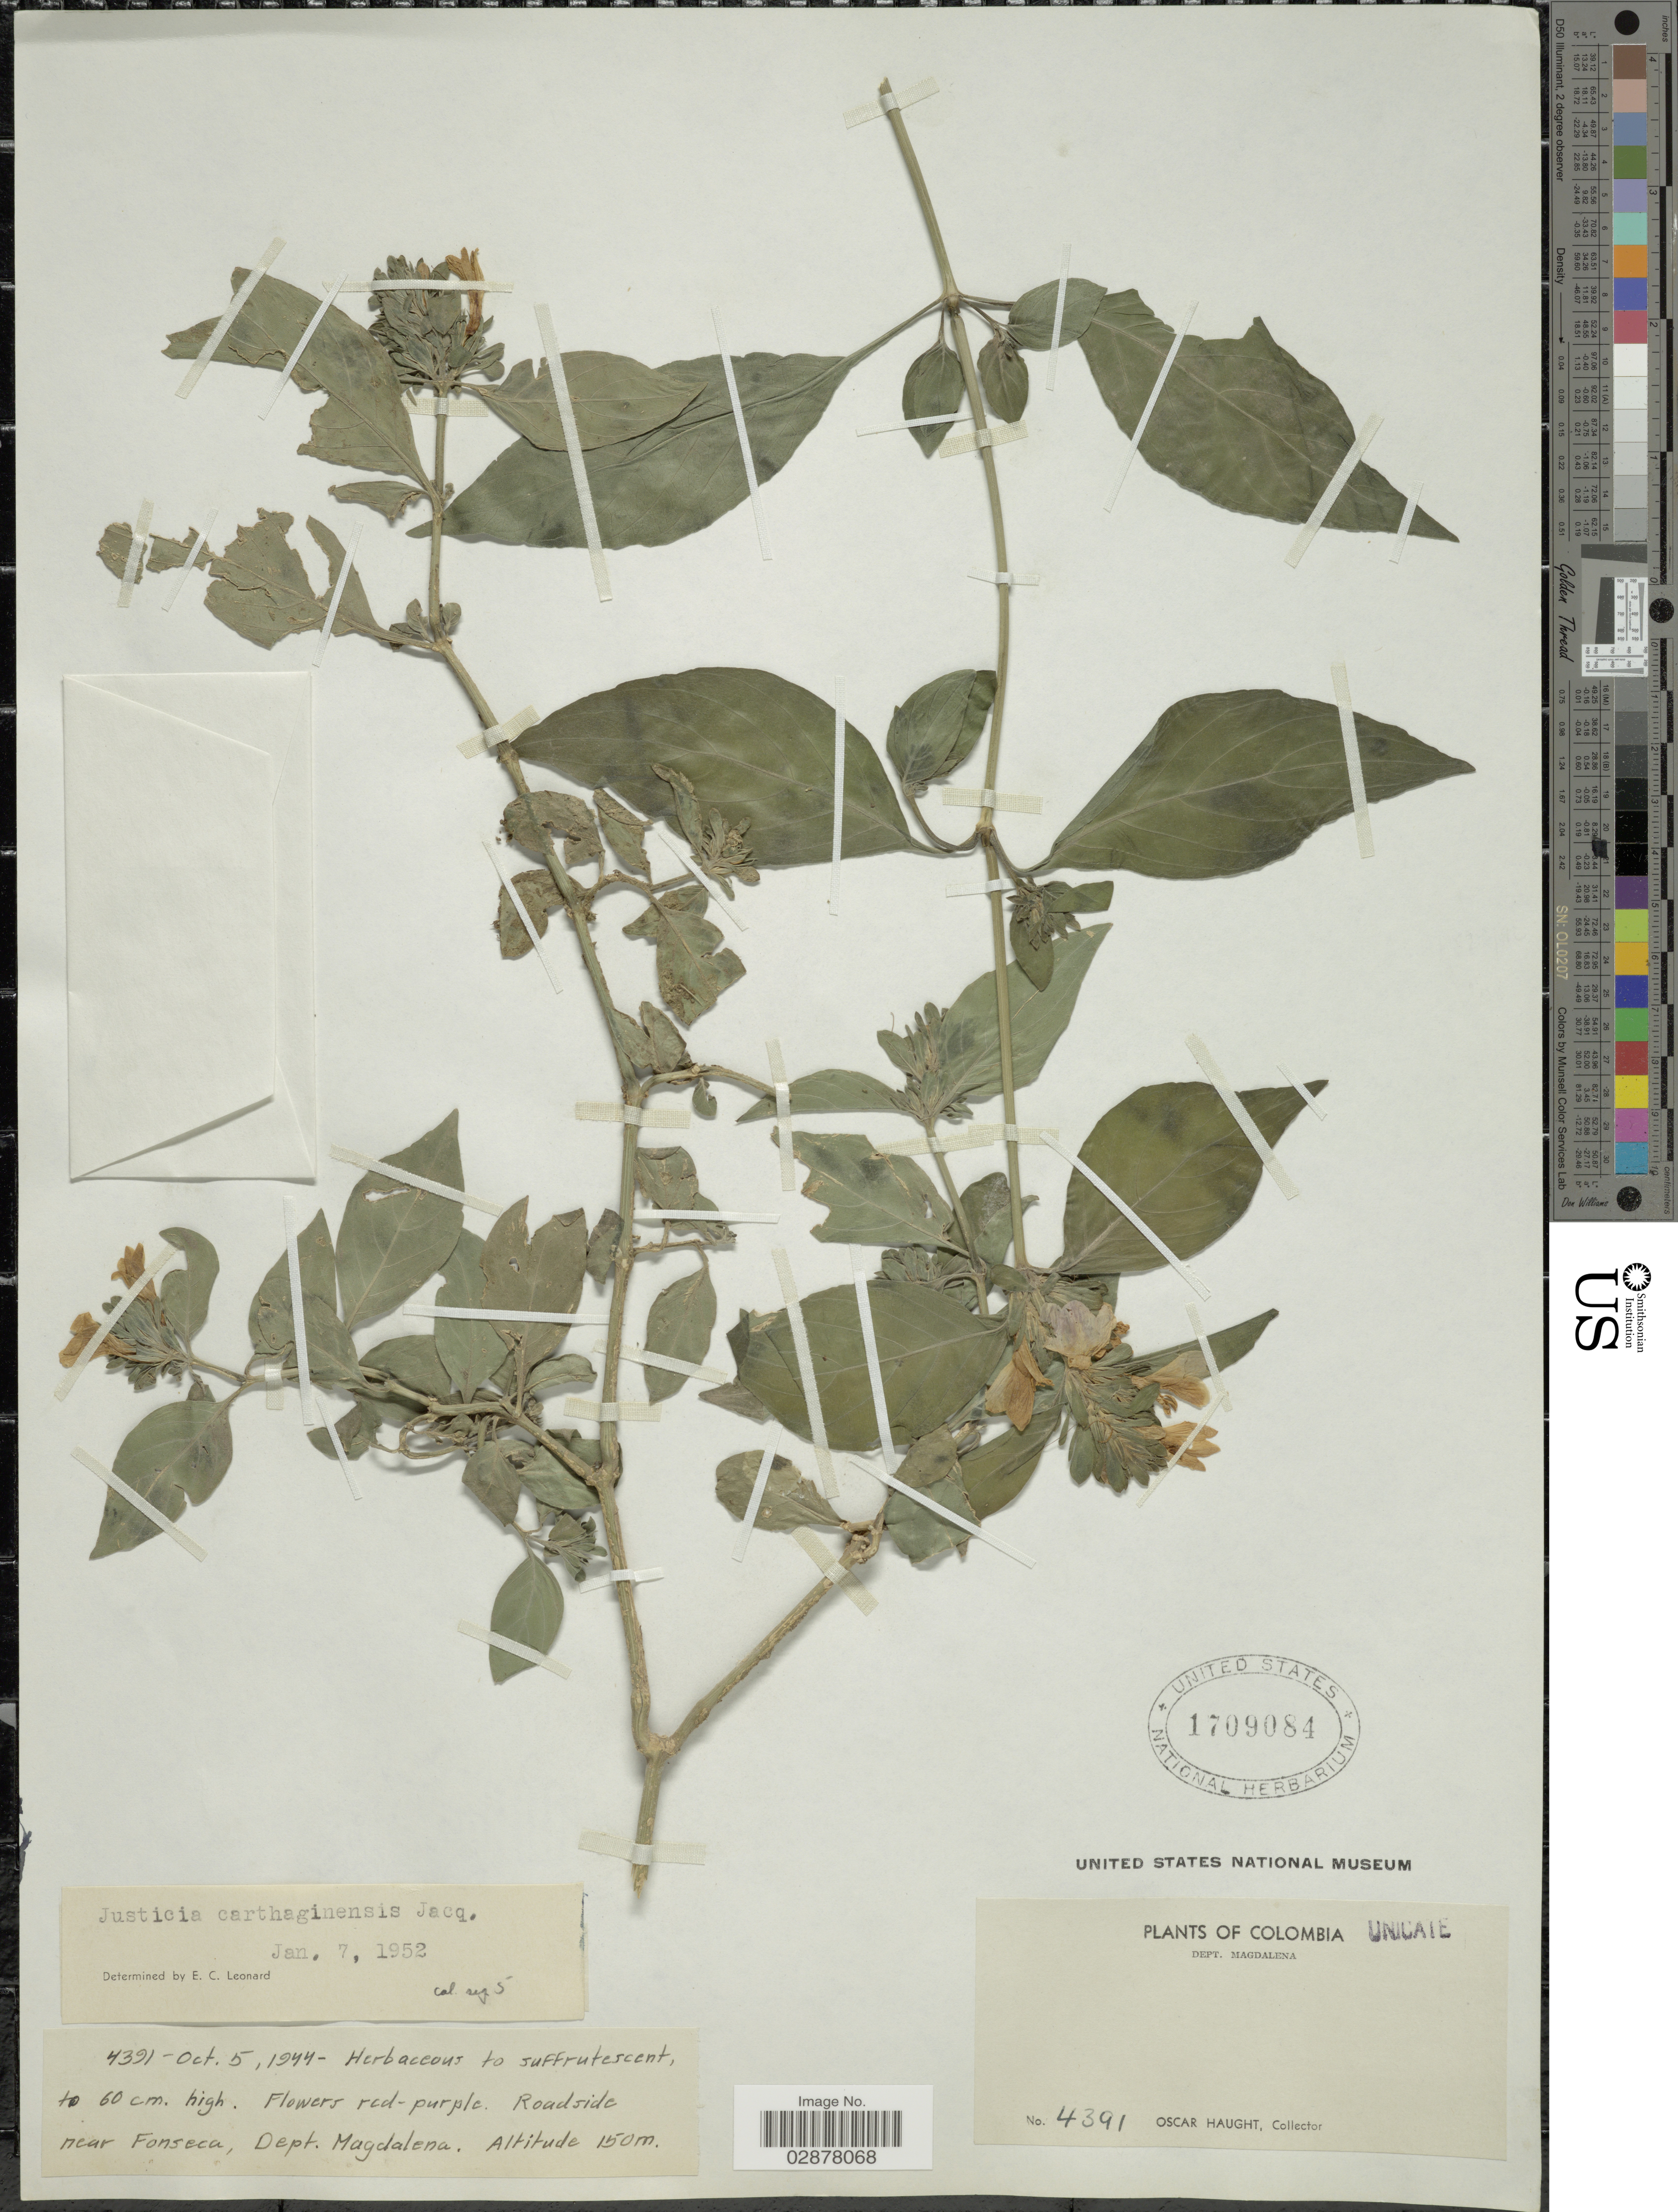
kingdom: Plantae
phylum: Tracheophyta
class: Magnoliopsida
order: Lamiales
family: Acanthaceae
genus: Justicia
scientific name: Justicia carthaginensis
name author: Jacq.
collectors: O. Haught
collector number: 4391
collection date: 1944-10-05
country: Colombia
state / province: Magdalena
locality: Roadside near Fonseca, Dept. Magdalena.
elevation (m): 150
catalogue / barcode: US 1709084